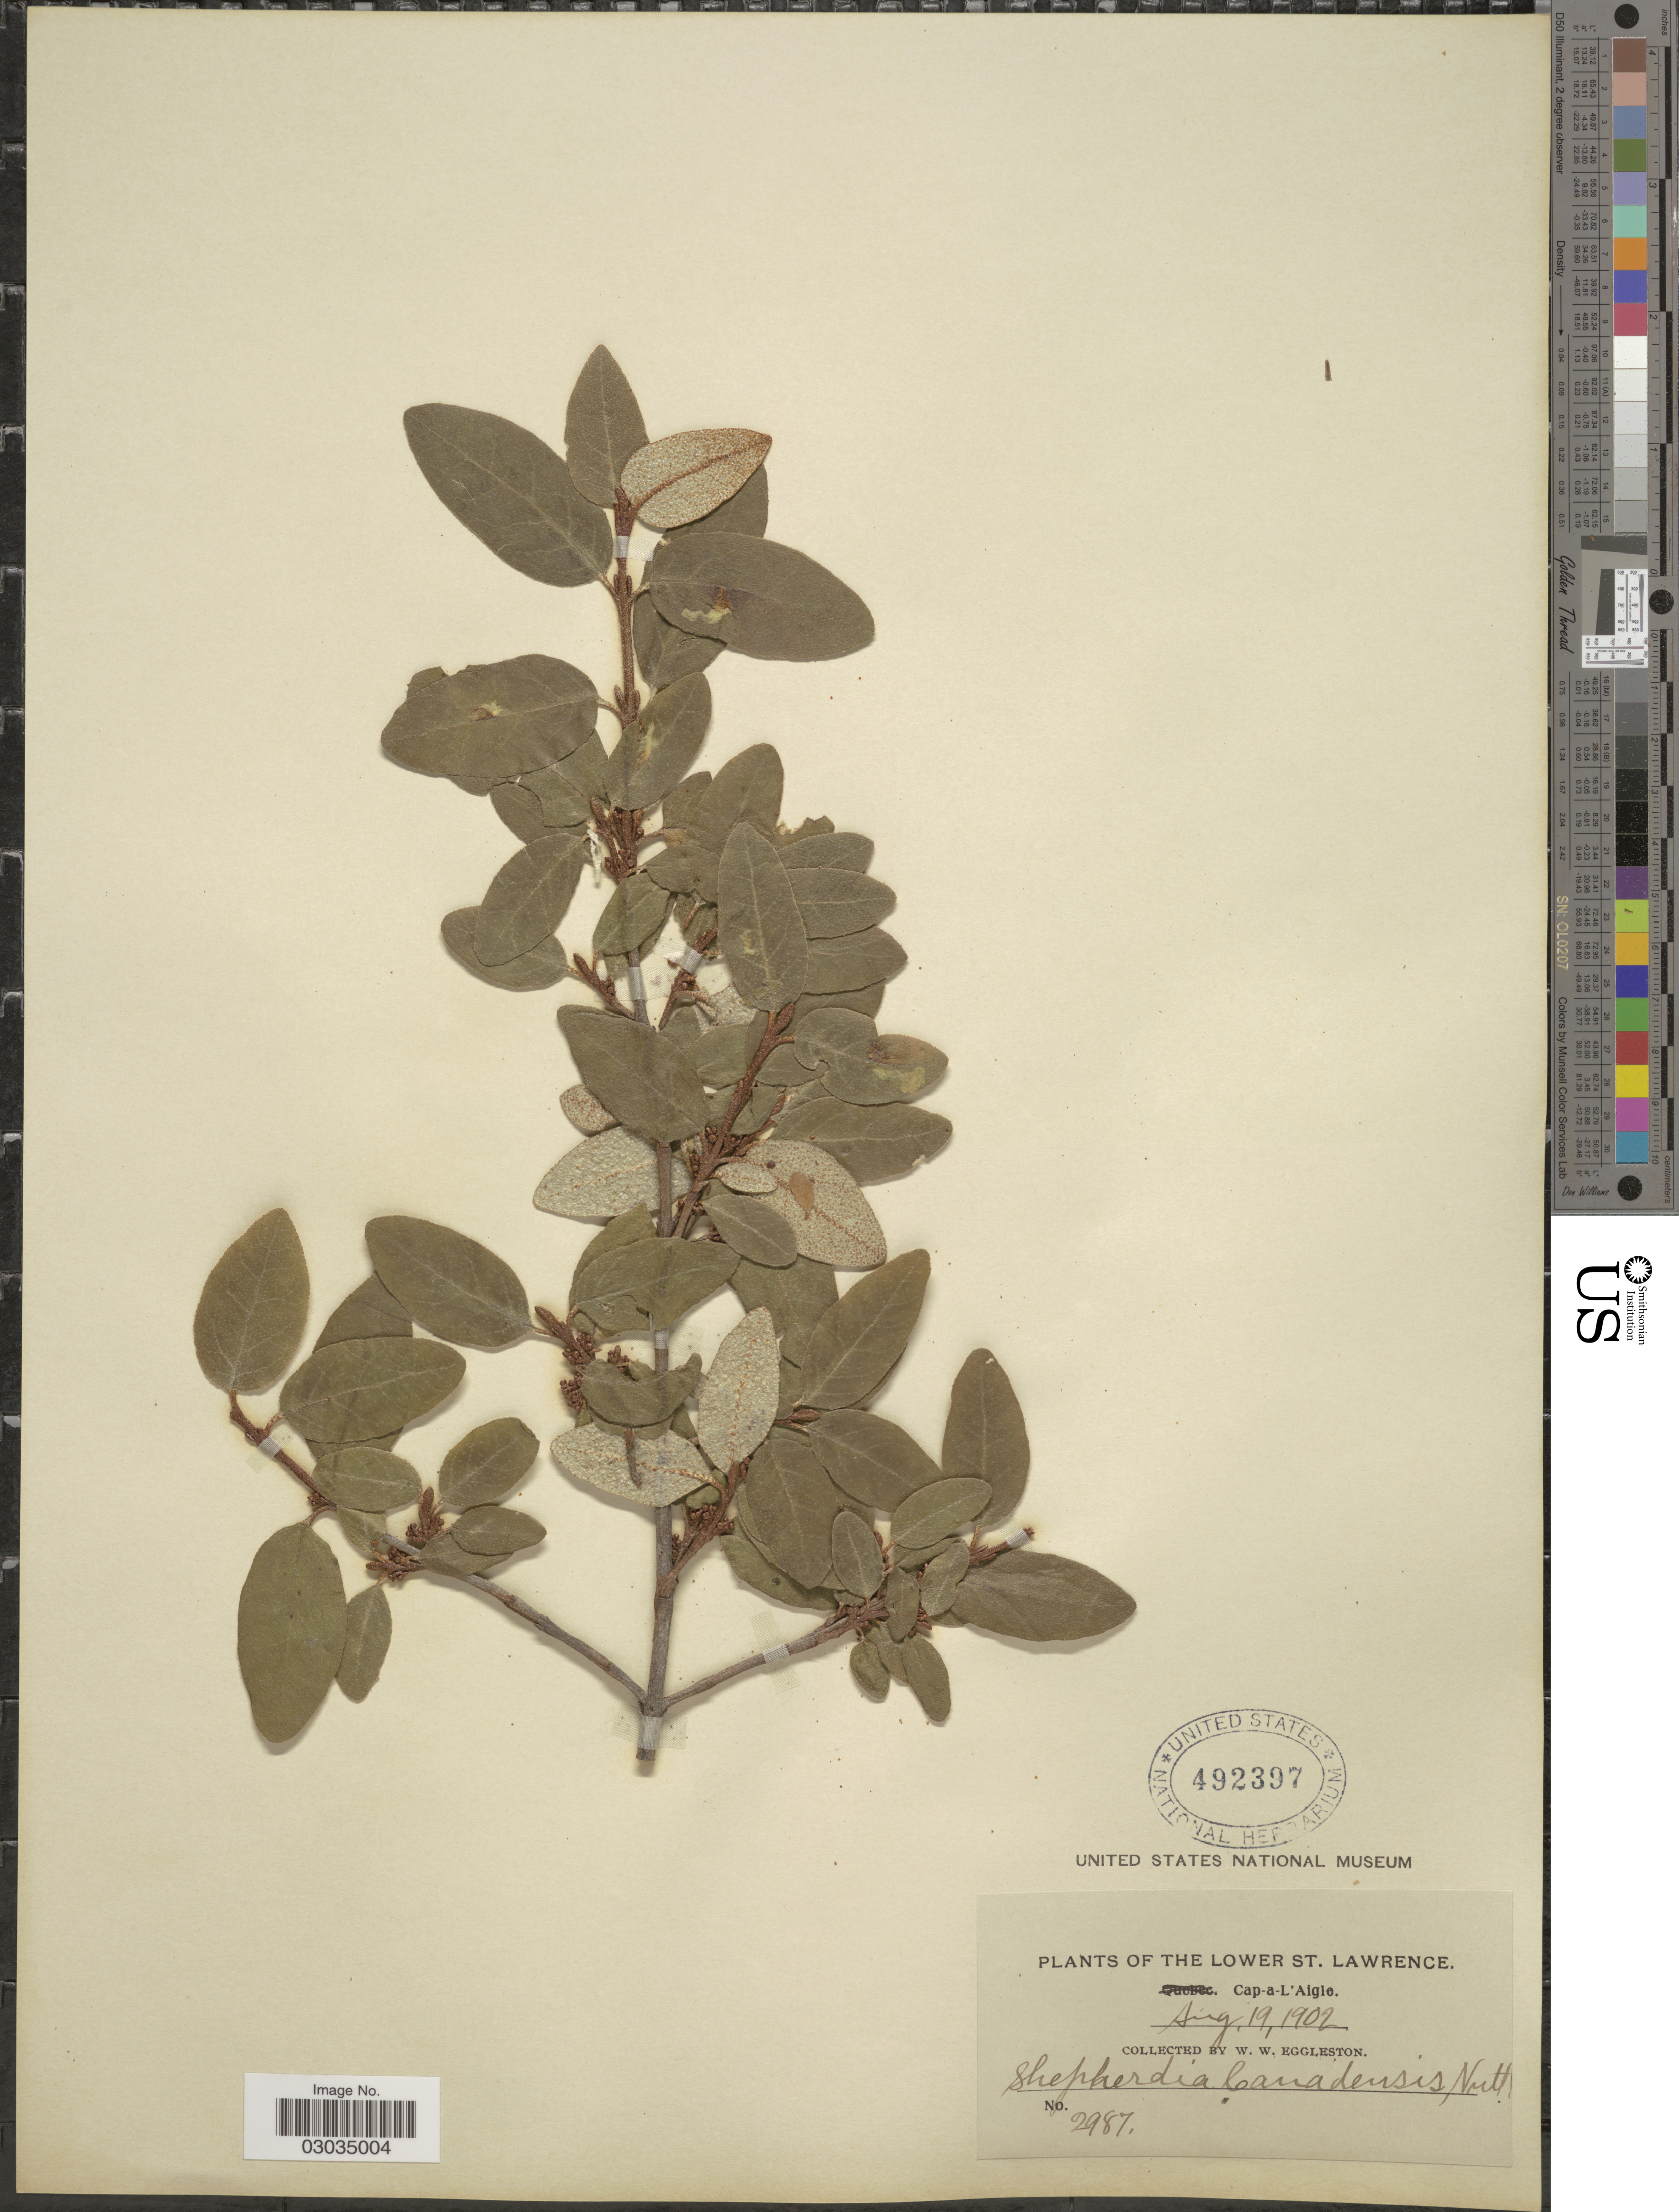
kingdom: Plantae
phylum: Tracheophyta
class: Magnoliopsida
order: Rosales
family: Elaeagnaceae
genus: Shepherdia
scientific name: Shepherdia canadensis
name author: (L.) Nutt.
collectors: W. W. Eggleston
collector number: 2987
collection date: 1902-08-19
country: Canada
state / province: Quebec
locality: The Lower St. Lawrence, Cap-a-L'Aigle.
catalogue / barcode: US 492397